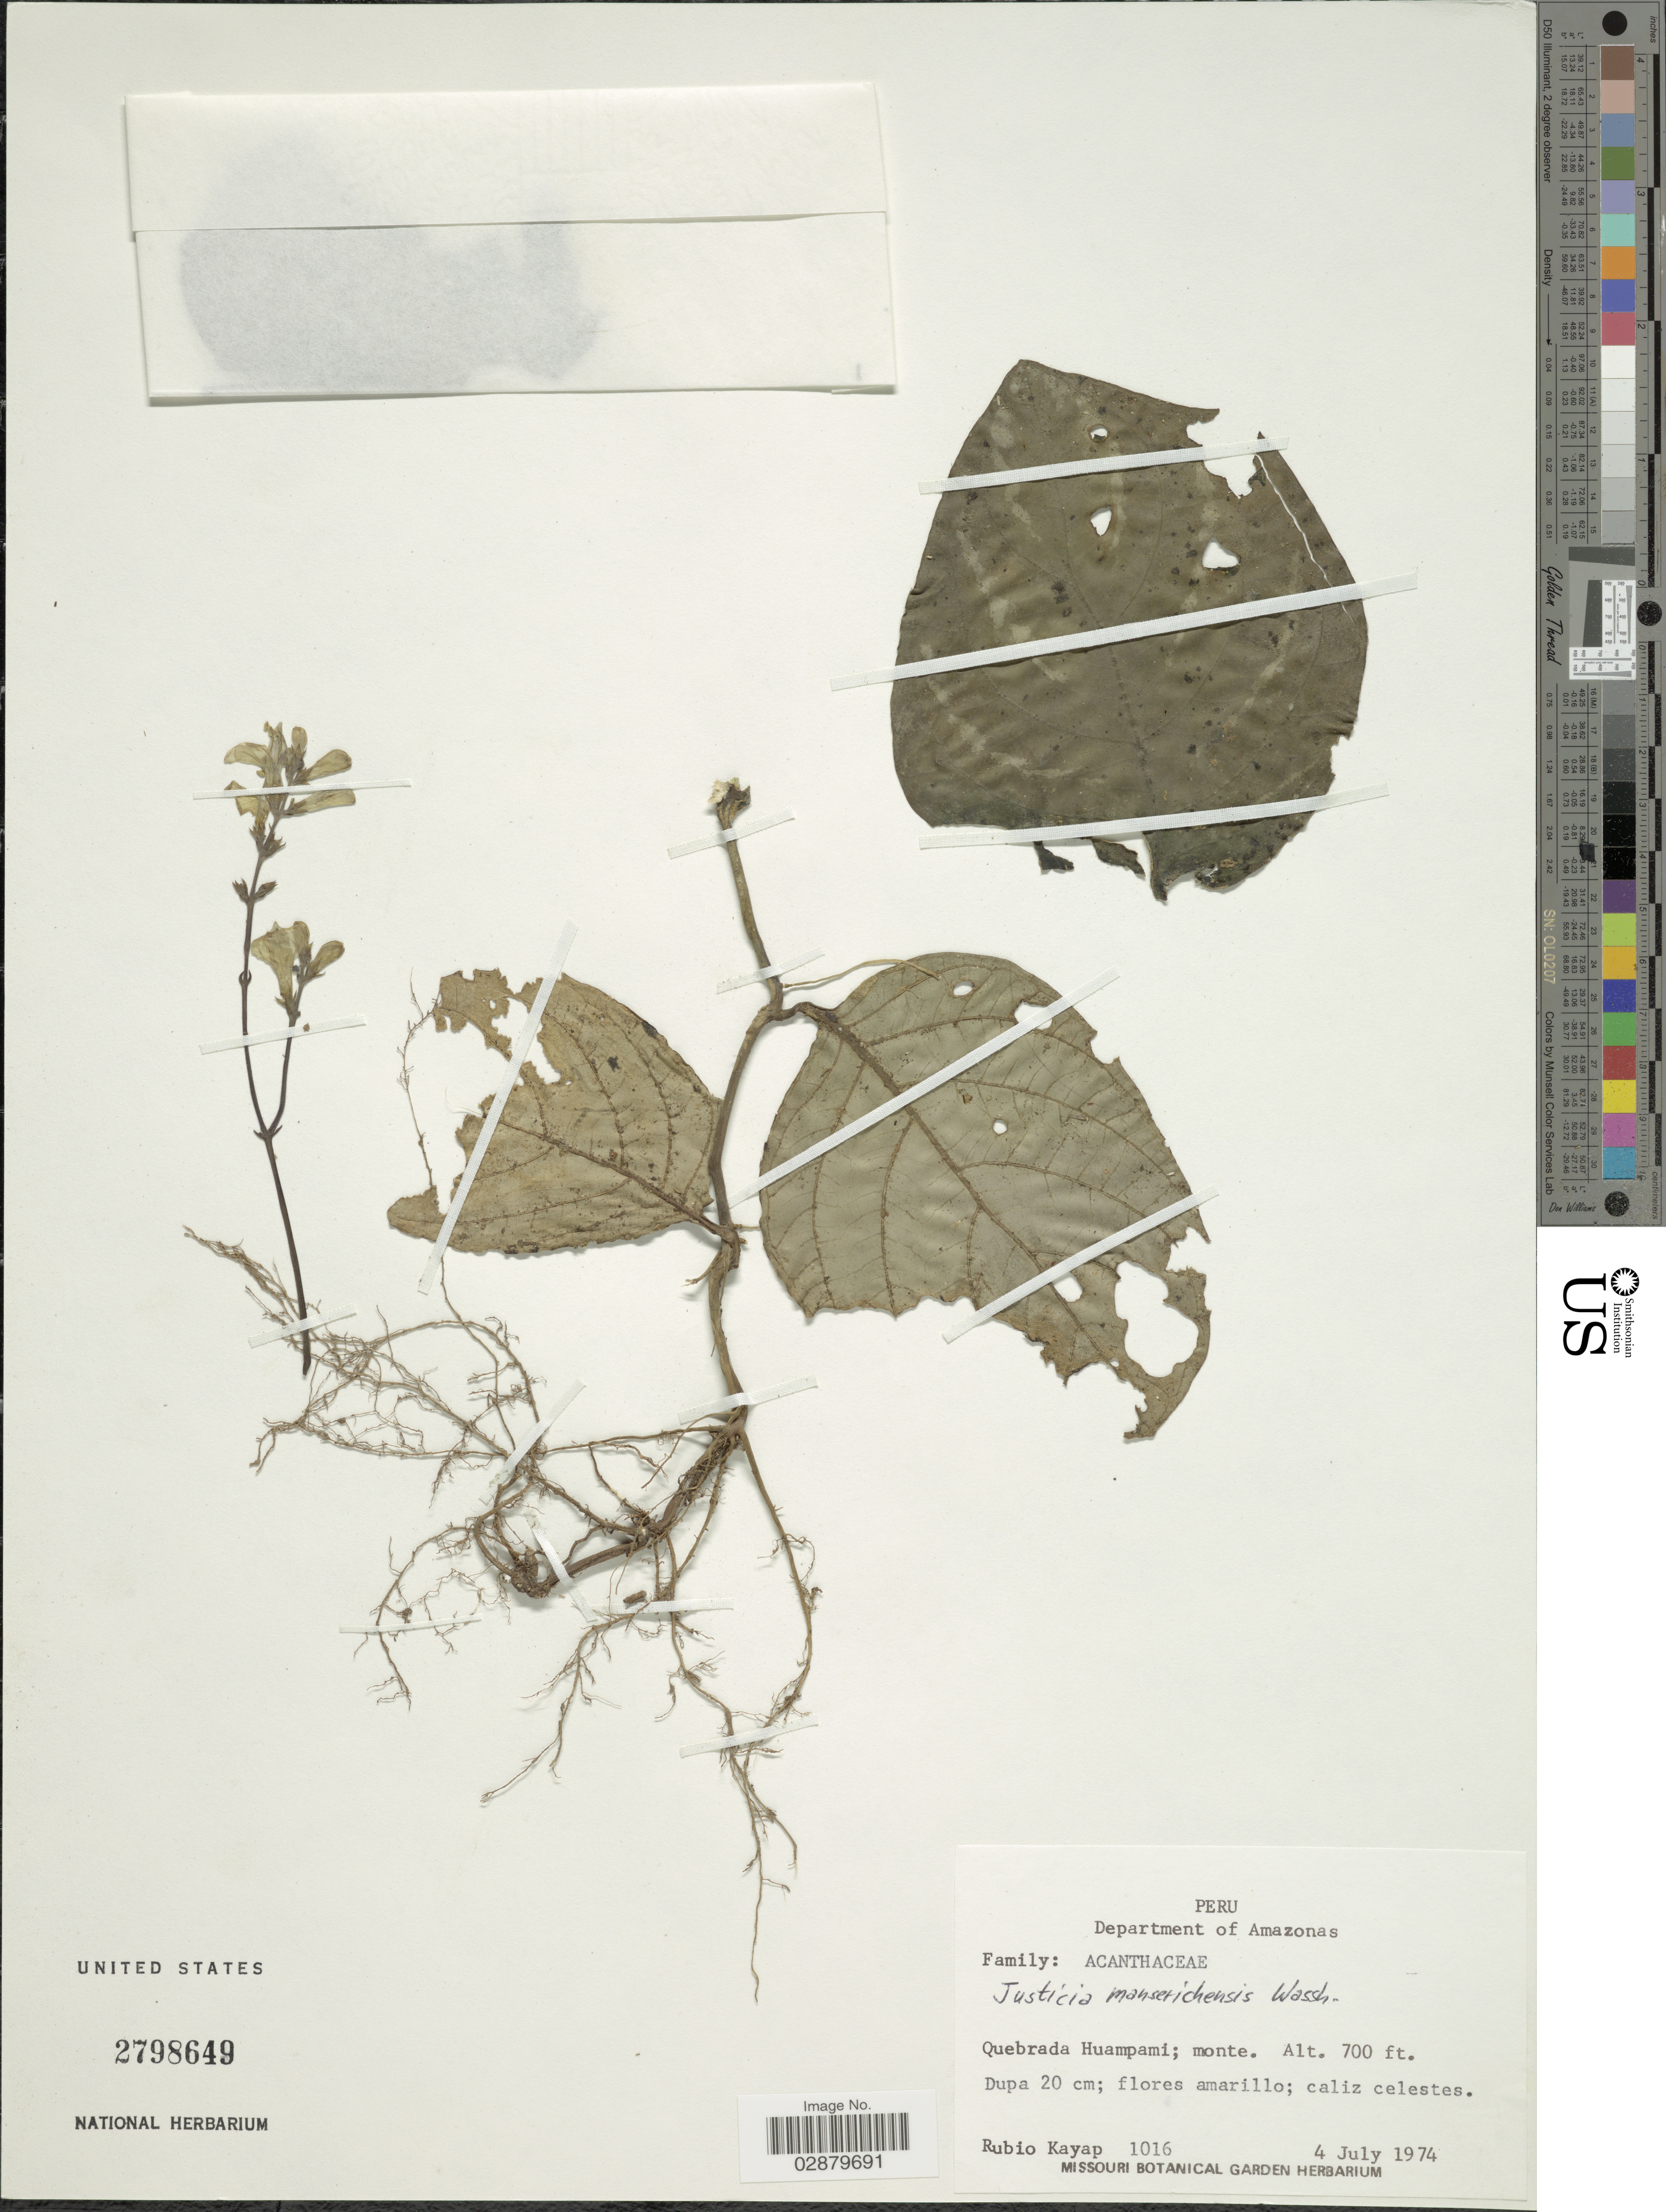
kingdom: Plantae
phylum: Tracheophyta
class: Magnoliopsida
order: Lamiales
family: Acanthaceae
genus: Justicia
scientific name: Justicia manserichensis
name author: Wassh.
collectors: R. Kayap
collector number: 1016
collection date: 1974-07-04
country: Peru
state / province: Amazonas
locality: Department of Amazonas. Quebrada Huampami; monte.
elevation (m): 213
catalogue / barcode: US 2798649